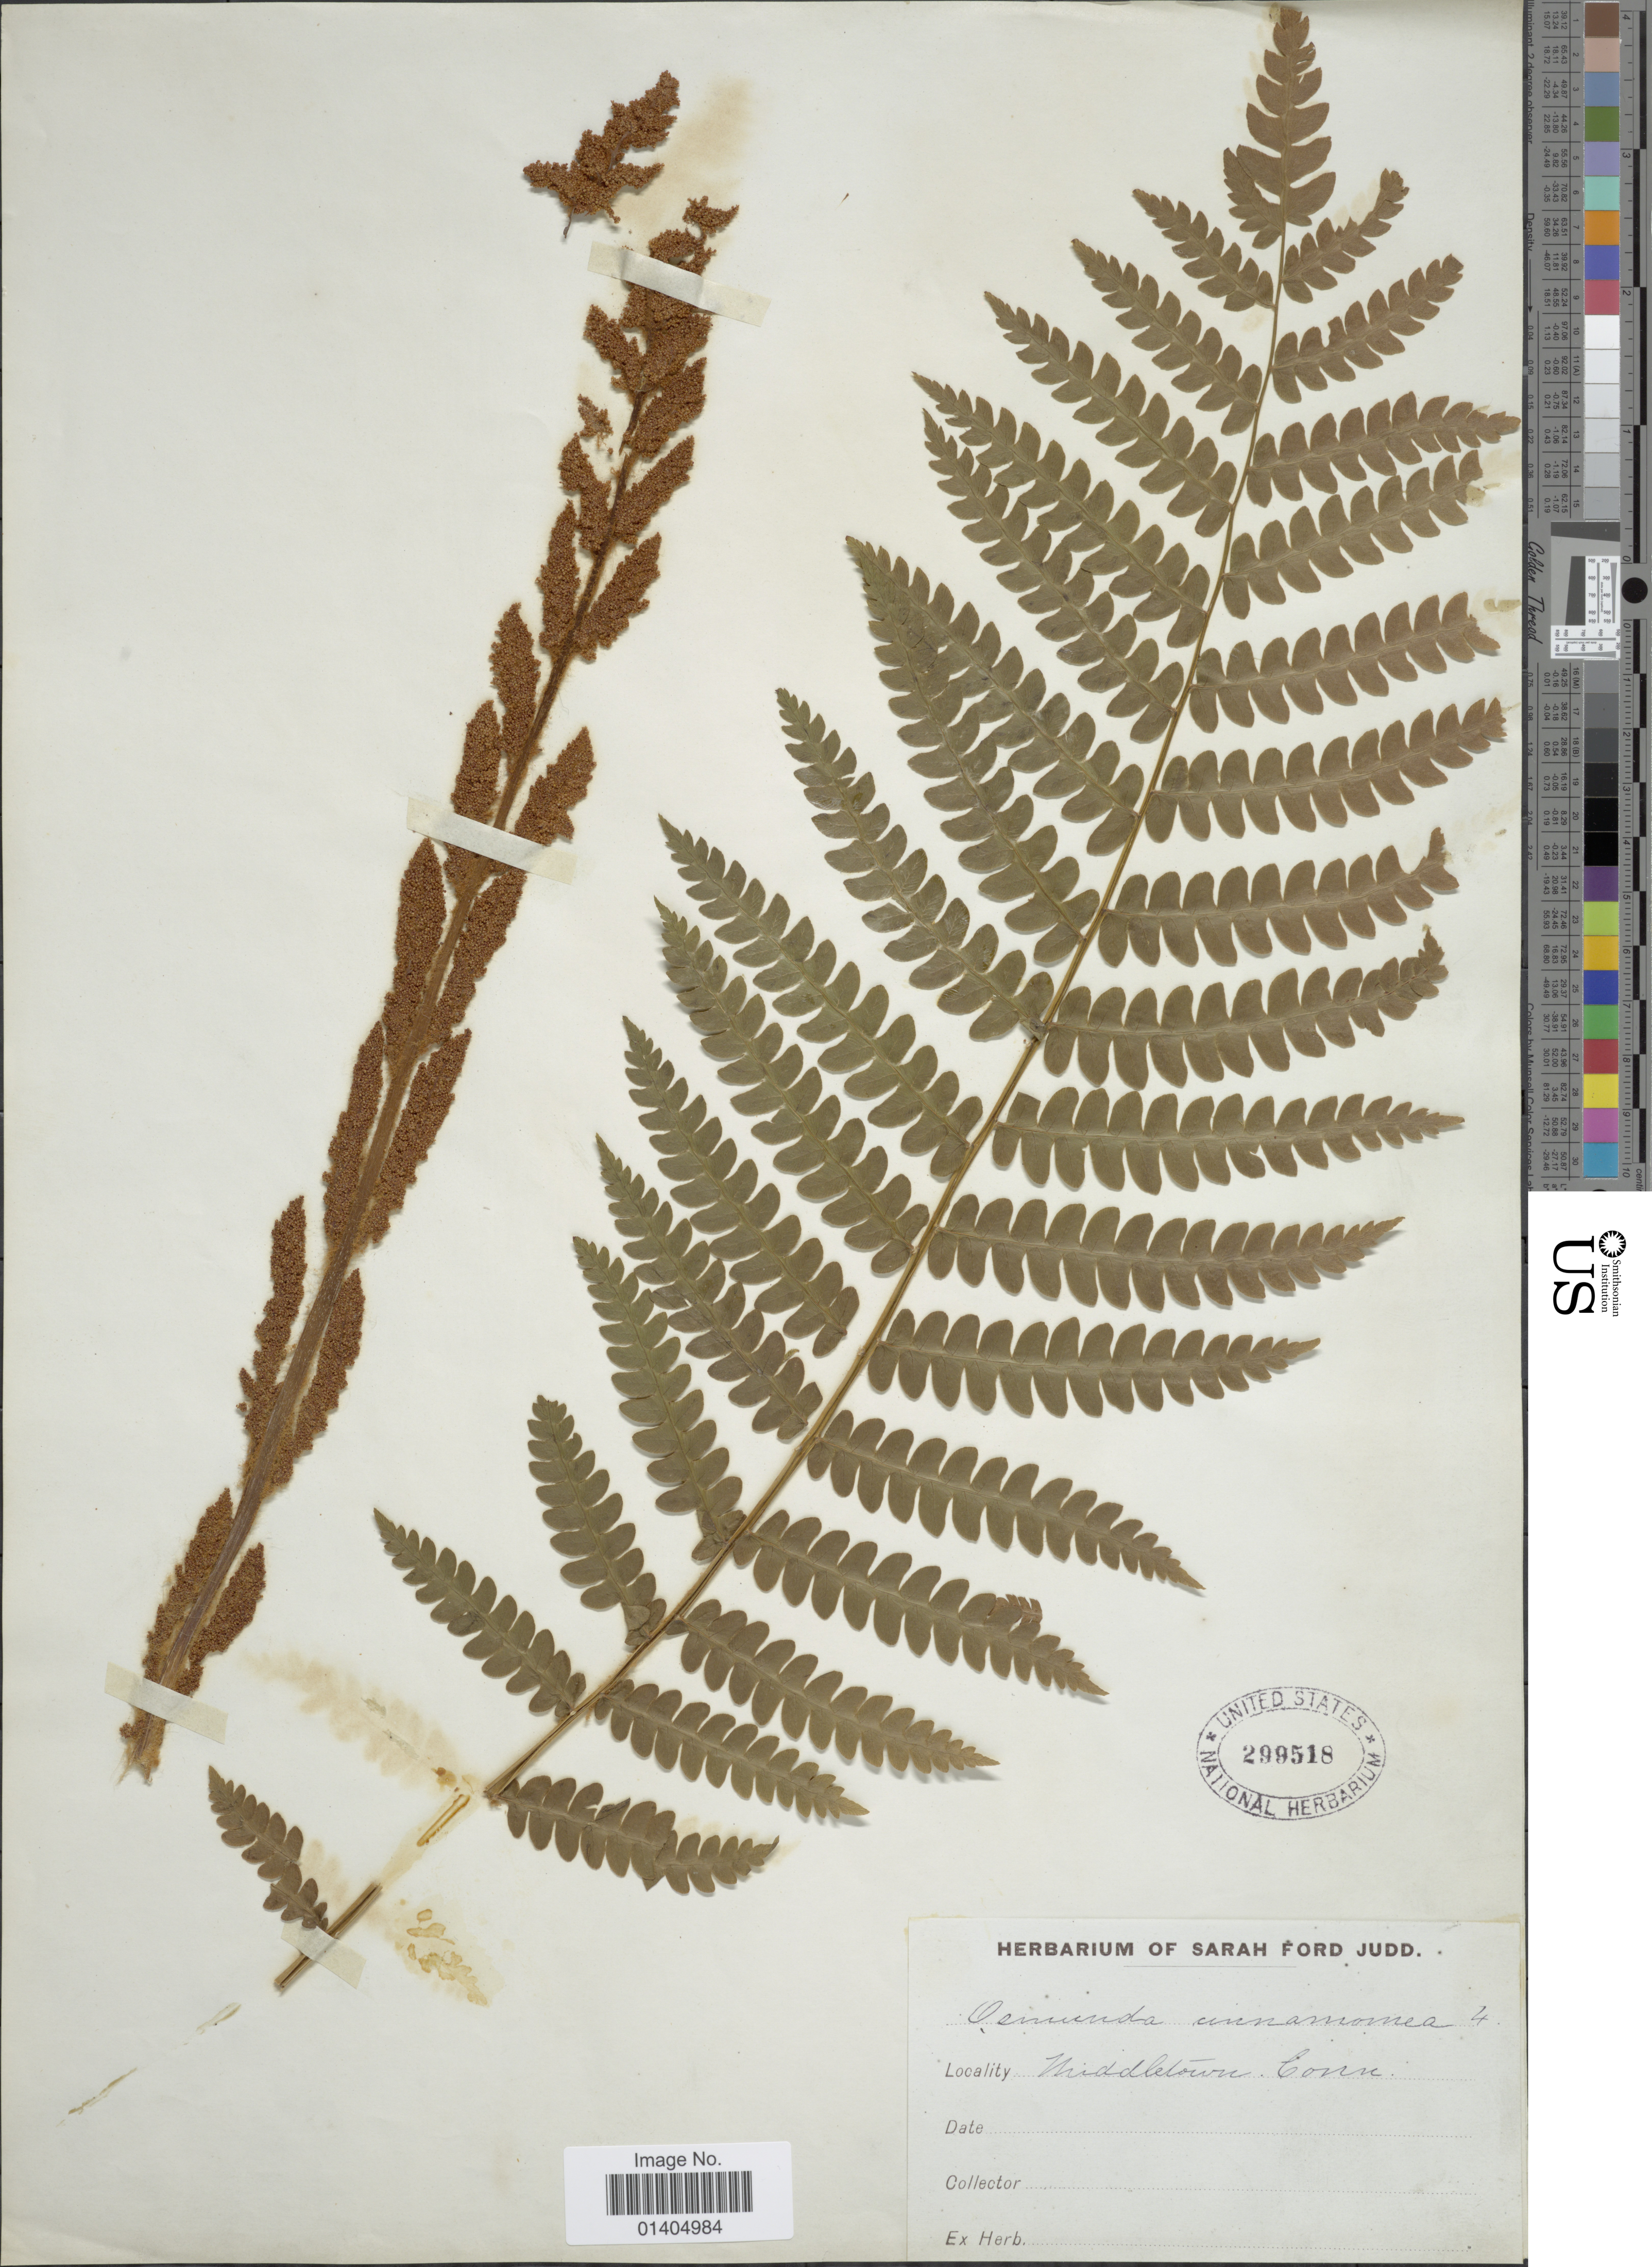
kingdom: Plantae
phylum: Tracheophyta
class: Polypodiopsida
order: Osmundales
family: Osmundaceae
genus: Osmundastrum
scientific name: Osmundastrum cinnamomeum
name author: (L.) C. Presl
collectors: ex herb. Sarah Ford Judd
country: United States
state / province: Connecticut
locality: Middletown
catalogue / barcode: US 299518